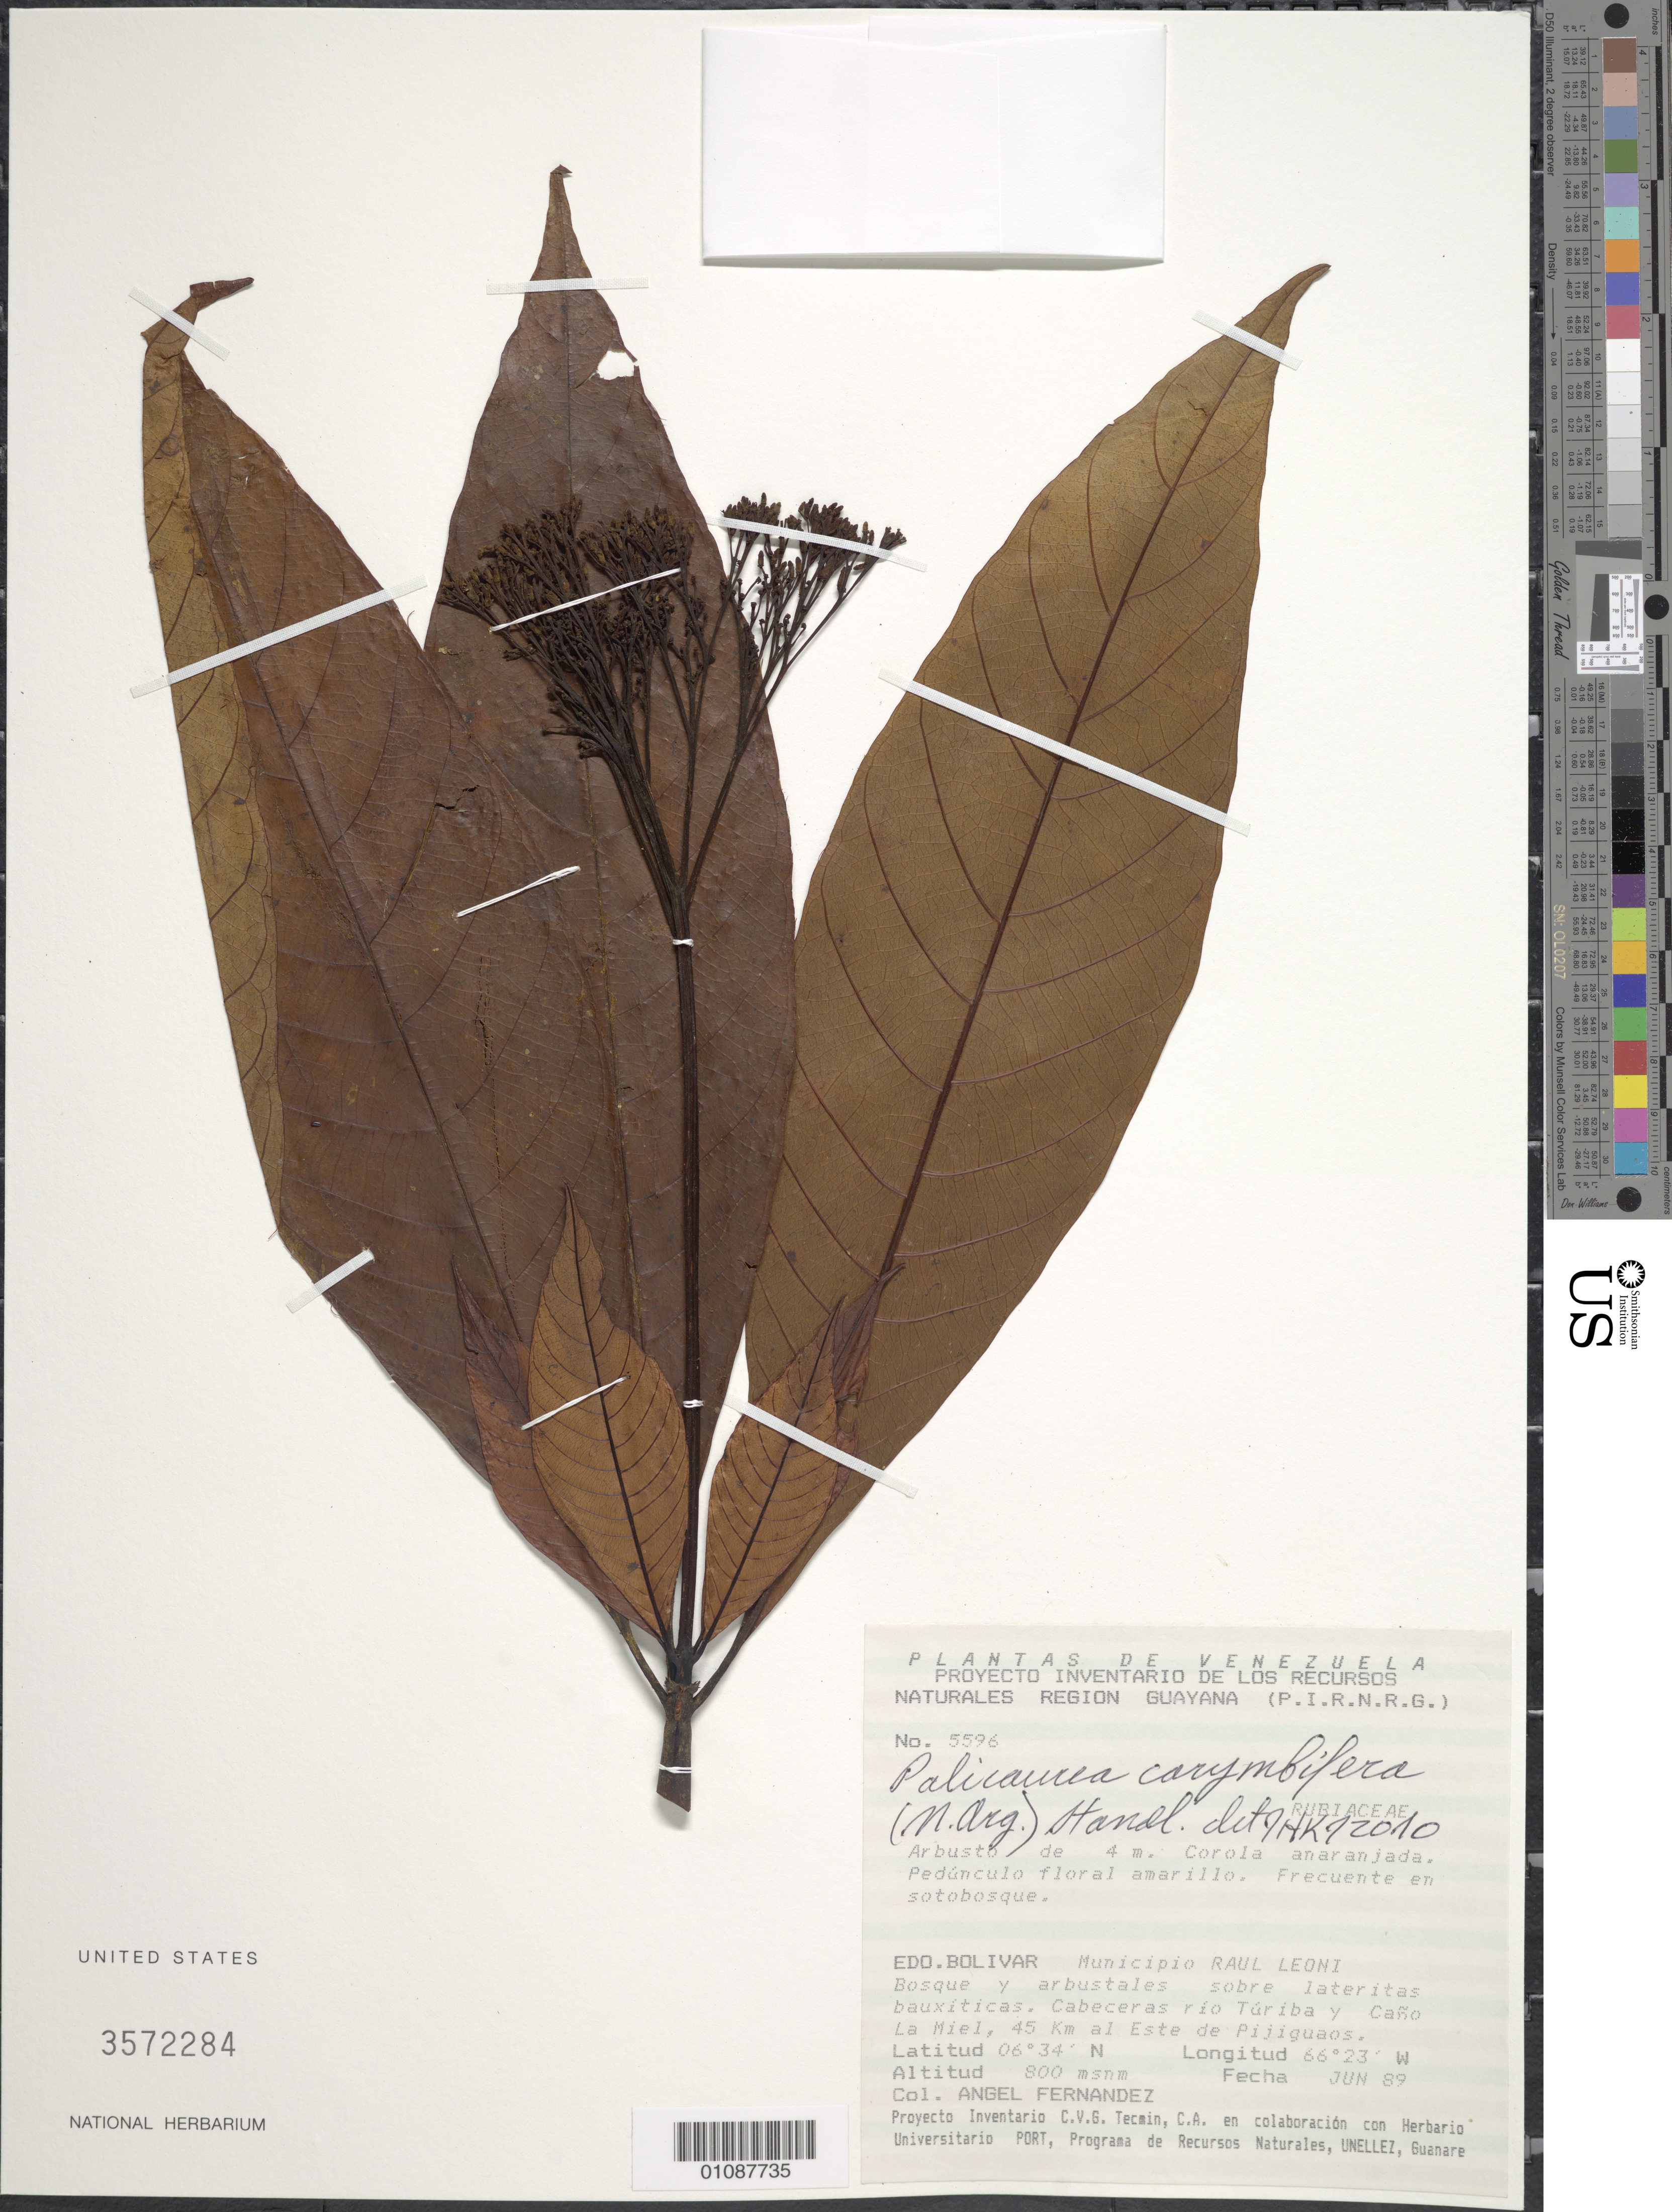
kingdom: Plantae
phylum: Tracheophyta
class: Magnoliopsida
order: Gentianales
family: Rubiaceae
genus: Palicourea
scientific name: Palicourea corymbifera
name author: (Müll. Arg.) Standl.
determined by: Kirkbride, J. H.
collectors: A. Fernández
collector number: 5596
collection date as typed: Jun-89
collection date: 1989-06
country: Venezuela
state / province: Bolívar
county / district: Angostura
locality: Mun. Raúl Leoni [=Angostura], cabeceras Río Túriba y Caño La Miel, 45 km al Este de Pijiguaos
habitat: Bosque y arbustales sobre lateritas bauxíticas. Sotobosque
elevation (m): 800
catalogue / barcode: US 3572284